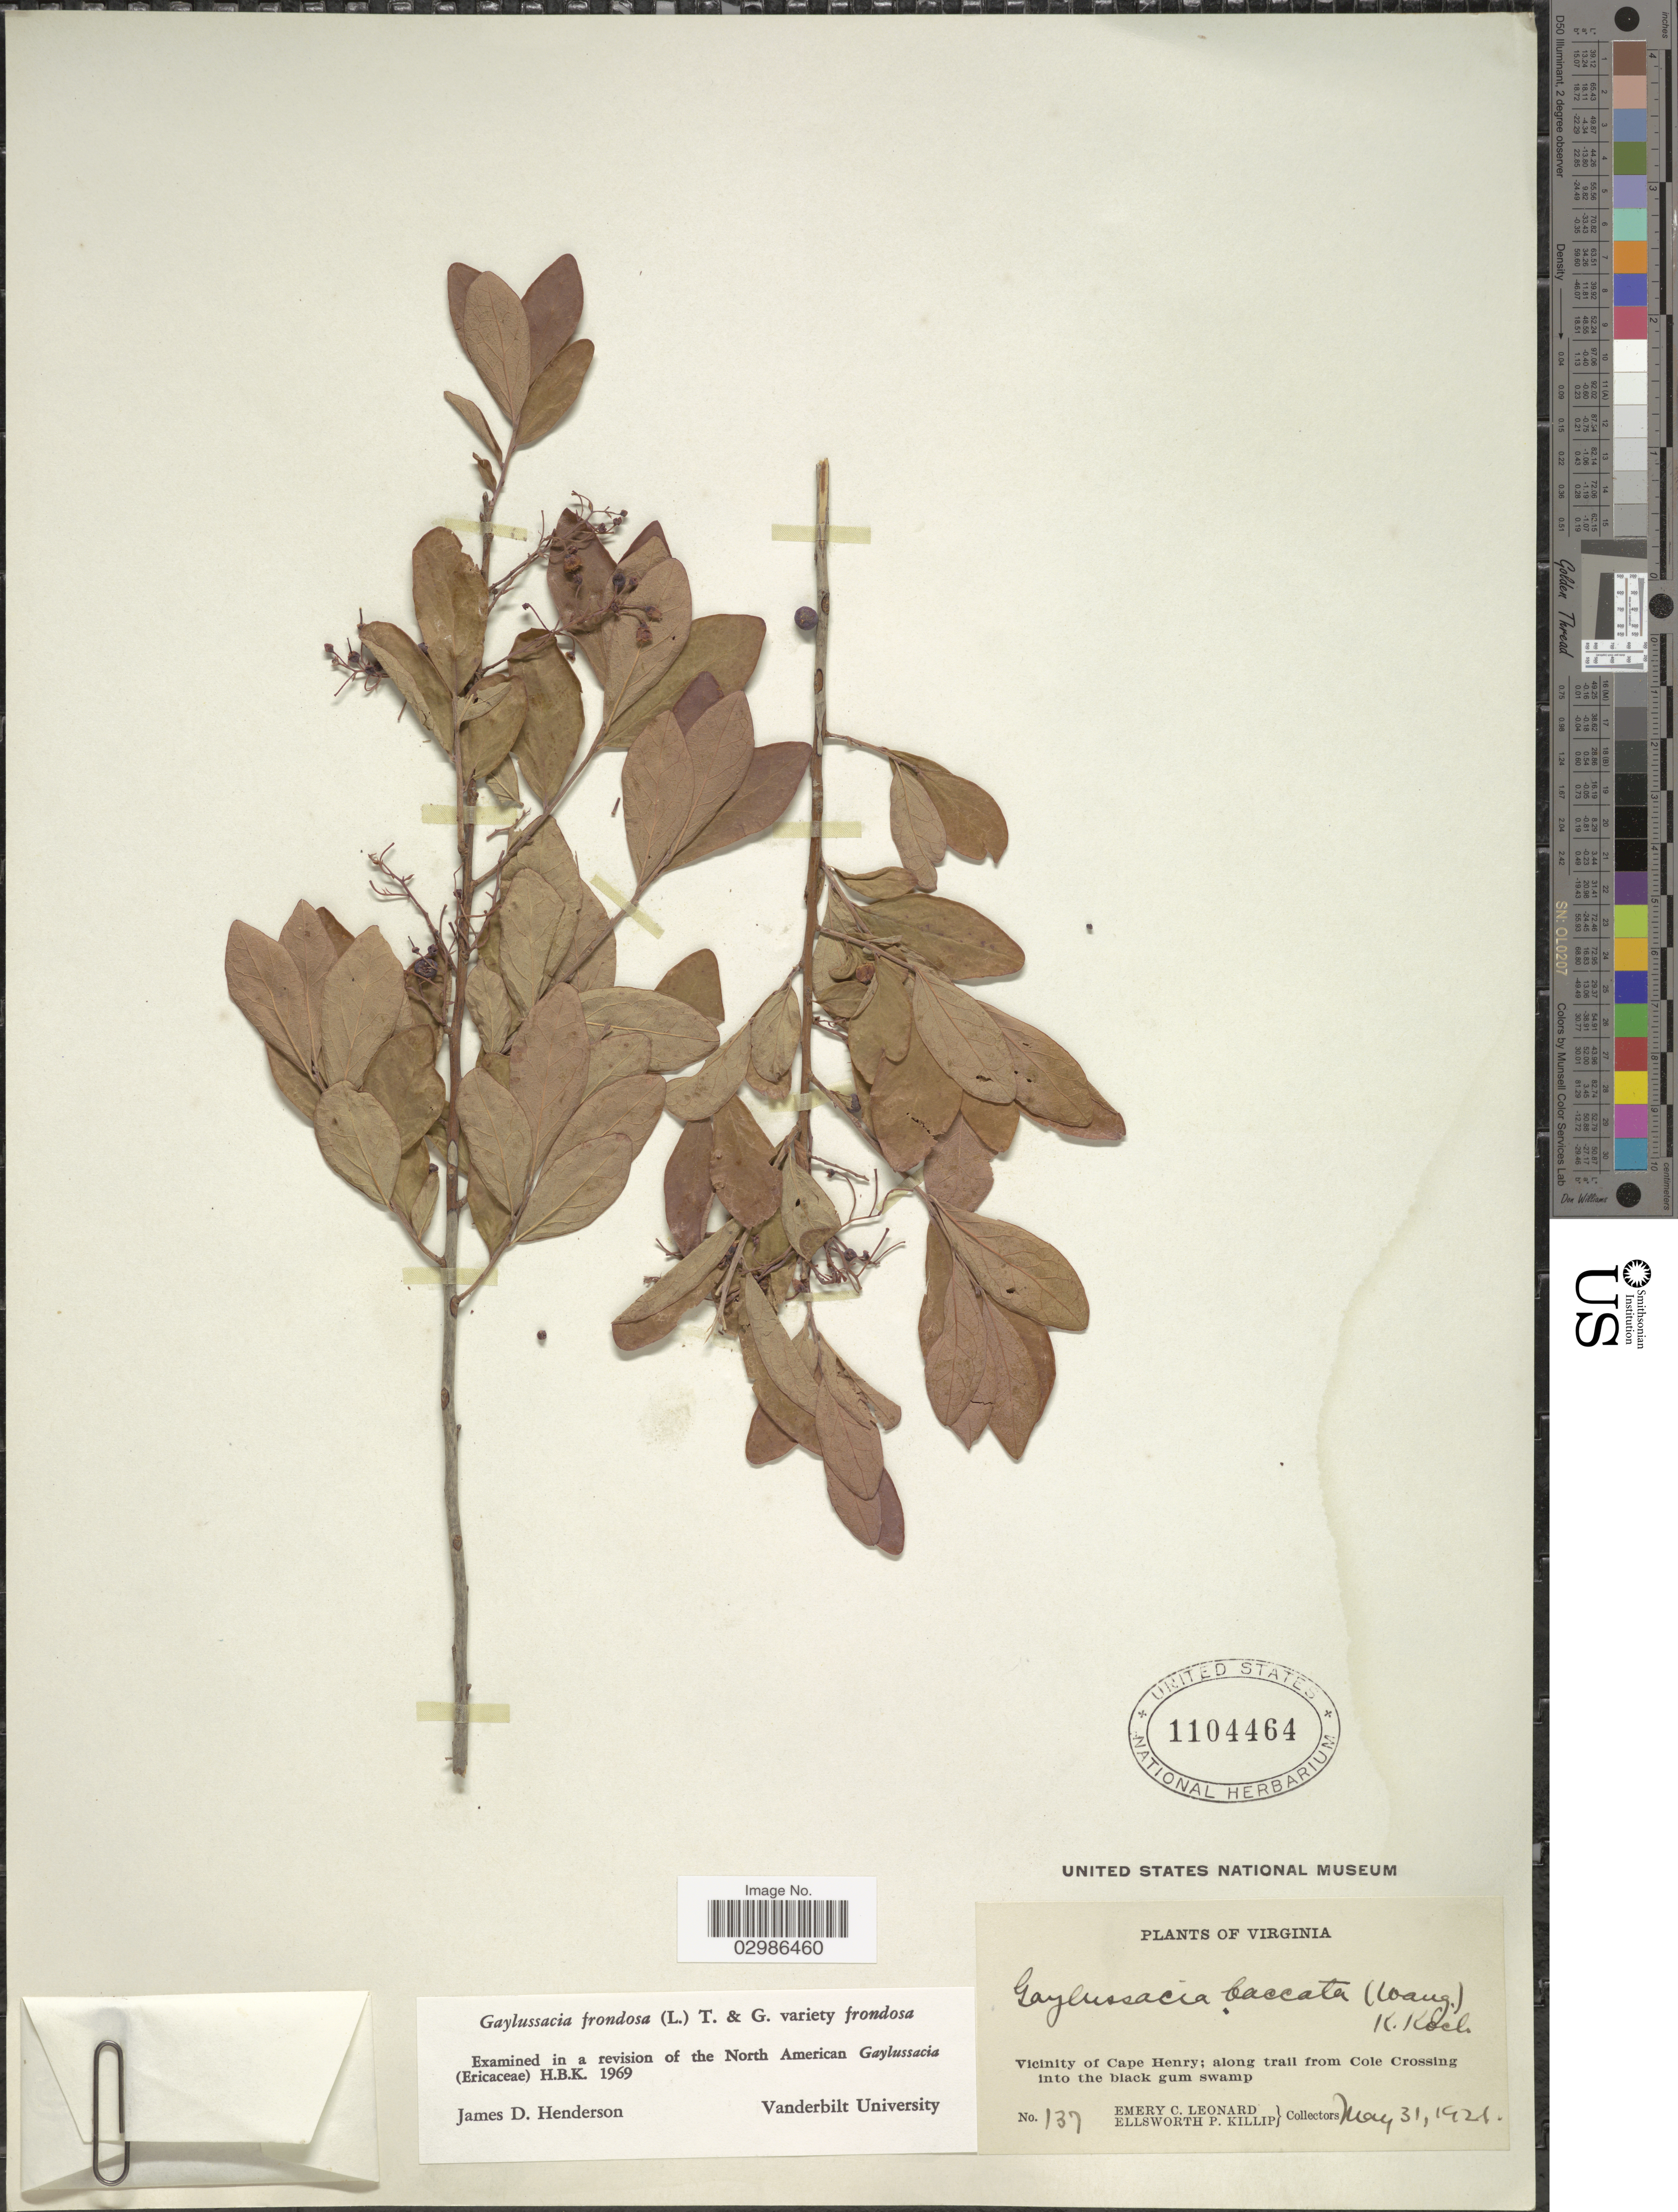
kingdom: Plantae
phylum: Tracheophyta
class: Magnoliopsida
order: Ericales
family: Ericaceae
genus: Gaylussacia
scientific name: Gaylussacia frondosa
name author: (L.) Torr. & A. Gray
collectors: E. C. Leonard & E. P. Killip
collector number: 137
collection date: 1921-05-31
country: United States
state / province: Virginia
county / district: City of Virginia Beach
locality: Vicinity of Cape Henry; along trail from Cole Crossing into the black gum swamp.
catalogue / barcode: US 1104464